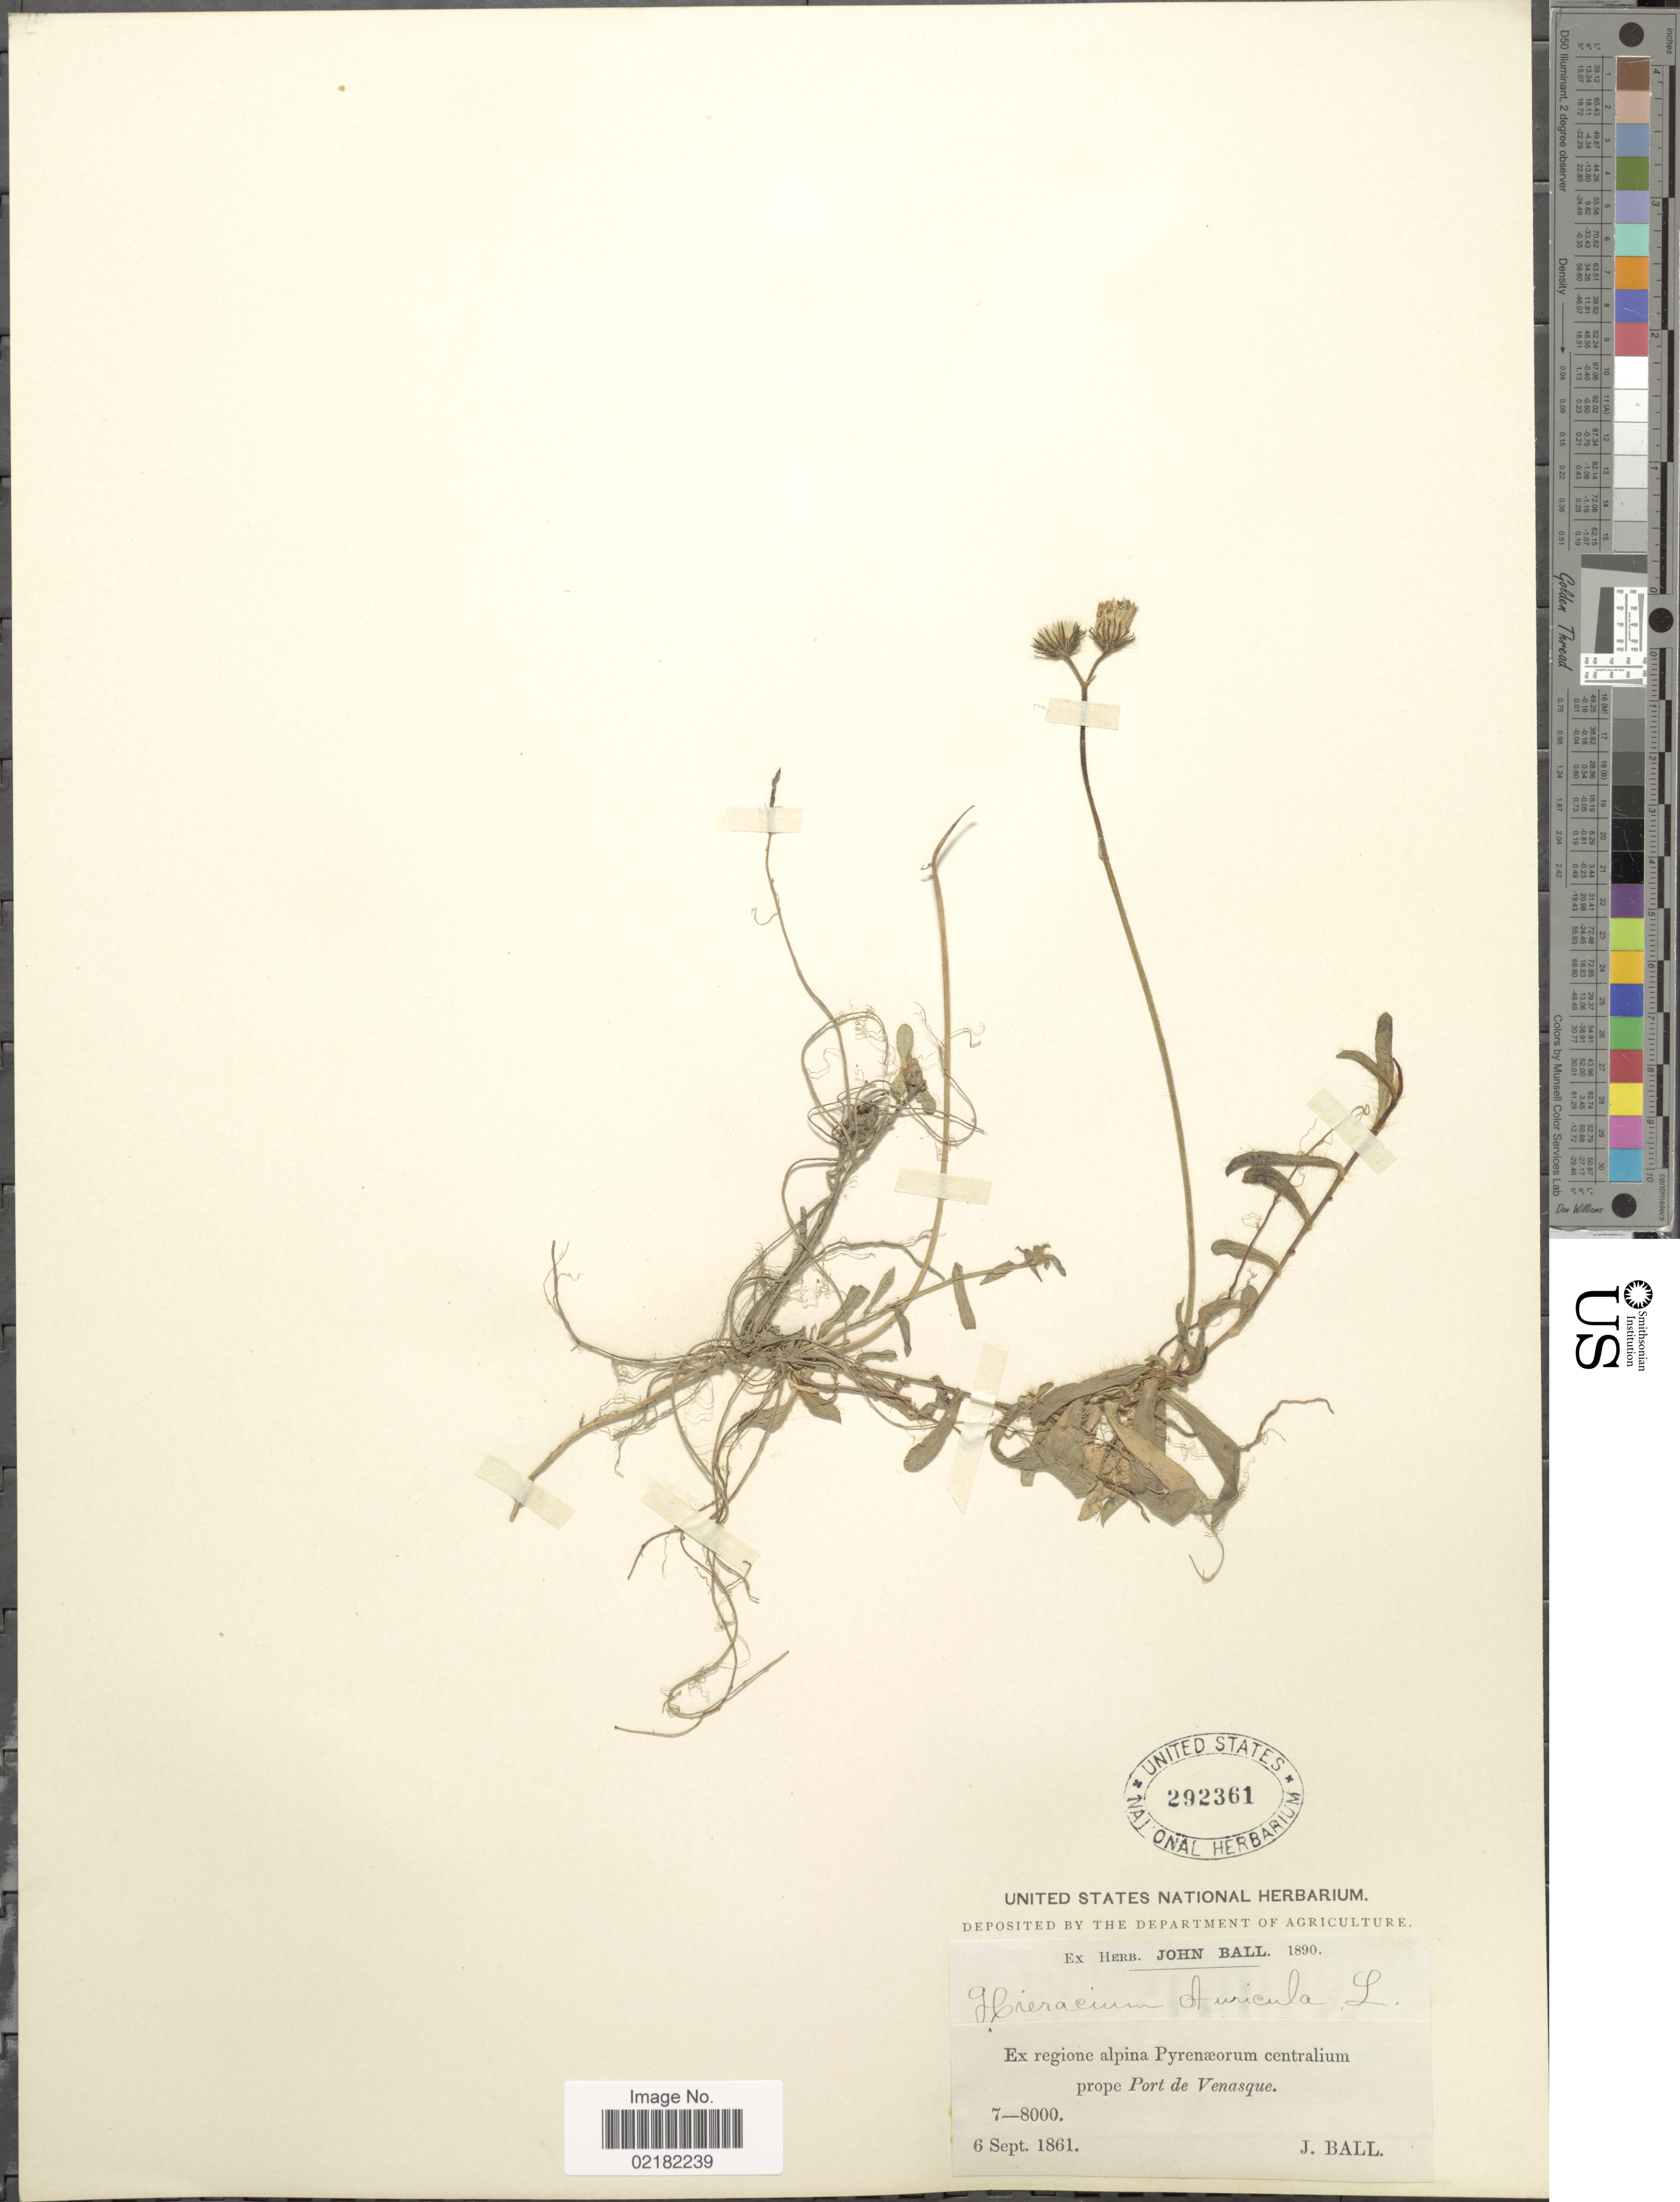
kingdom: Plantae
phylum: Tracheophyta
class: Magnoliopsida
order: Asterales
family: Asteraceae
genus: Pilosella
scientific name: Pilosella floribunda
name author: (Wimm. & Grab.) Fr. a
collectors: J. Ball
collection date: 1861-09-06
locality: Ex regione alpina Pyrenaeorum centralium, prope Port de Venasque.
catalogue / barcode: US 292361